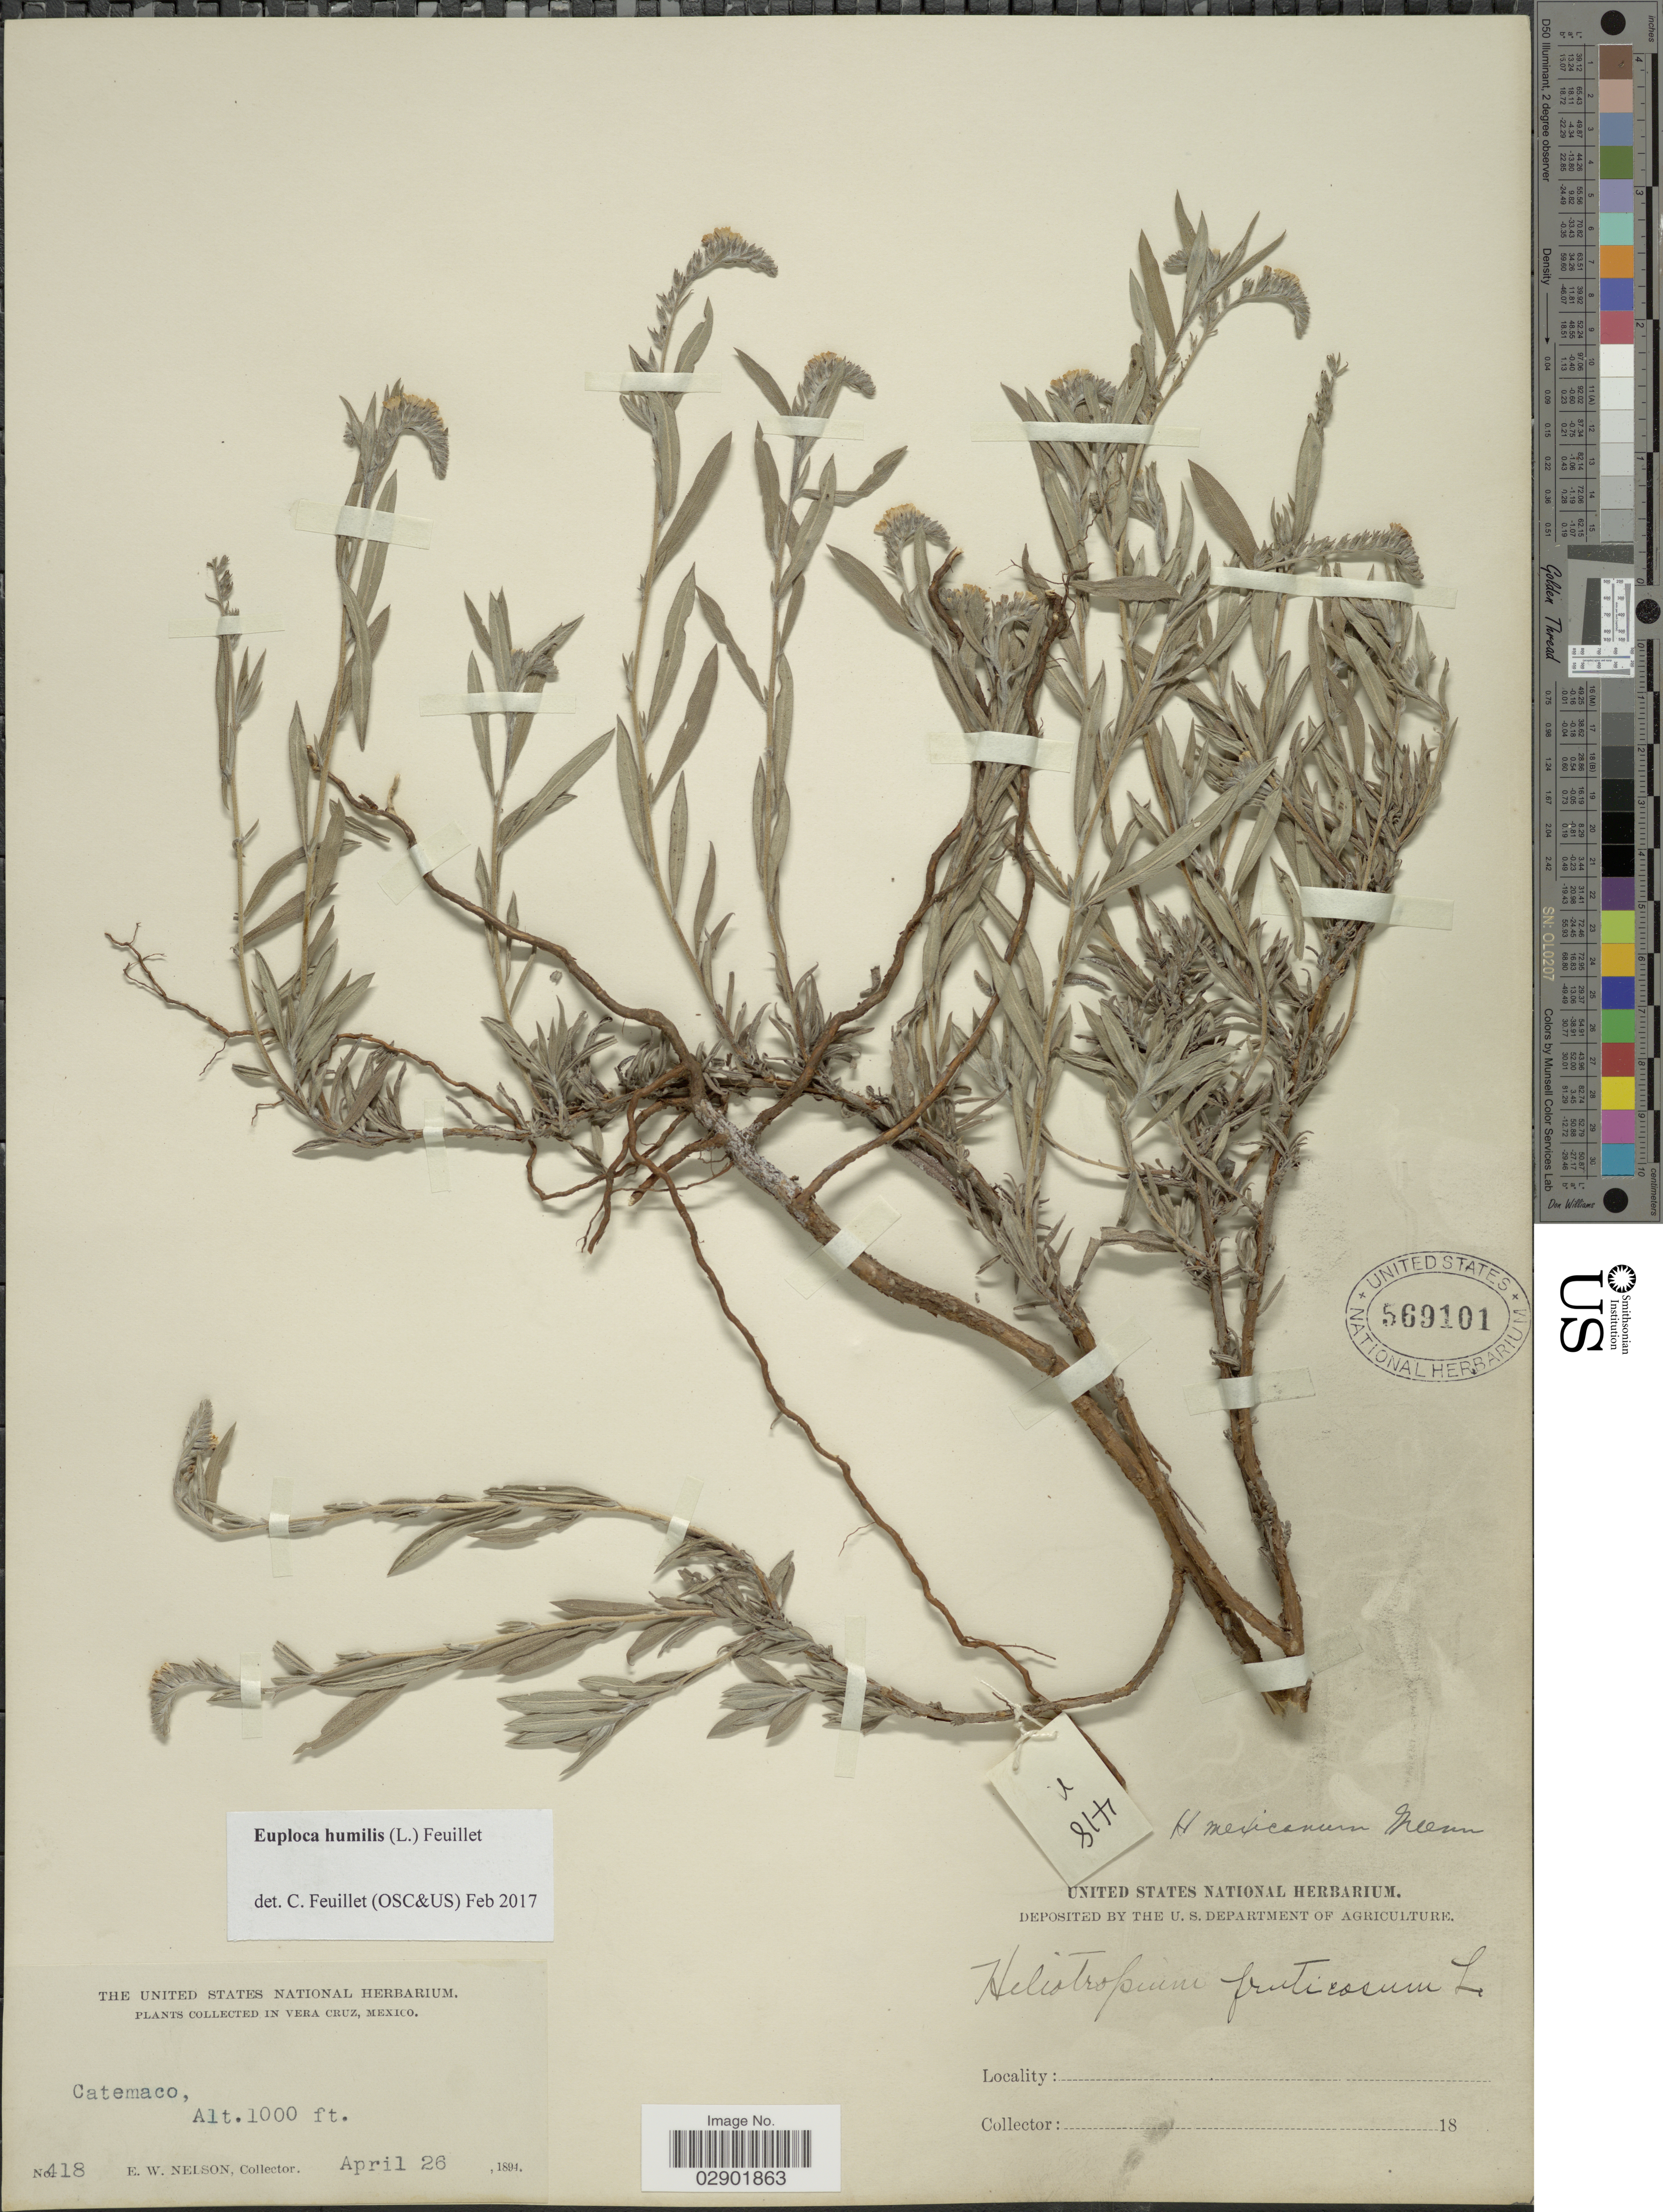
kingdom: Plantae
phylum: Tracheophyta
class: Magnoliopsida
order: Boraginales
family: Heliotropiaceae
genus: Euploca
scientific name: Euploca humilis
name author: (L.) Feuillet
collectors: E. W. Nelson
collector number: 418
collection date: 1894-04-26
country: Mexico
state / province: Veracruz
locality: Vera Cruz. Catemaco.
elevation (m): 305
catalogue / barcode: US 569101